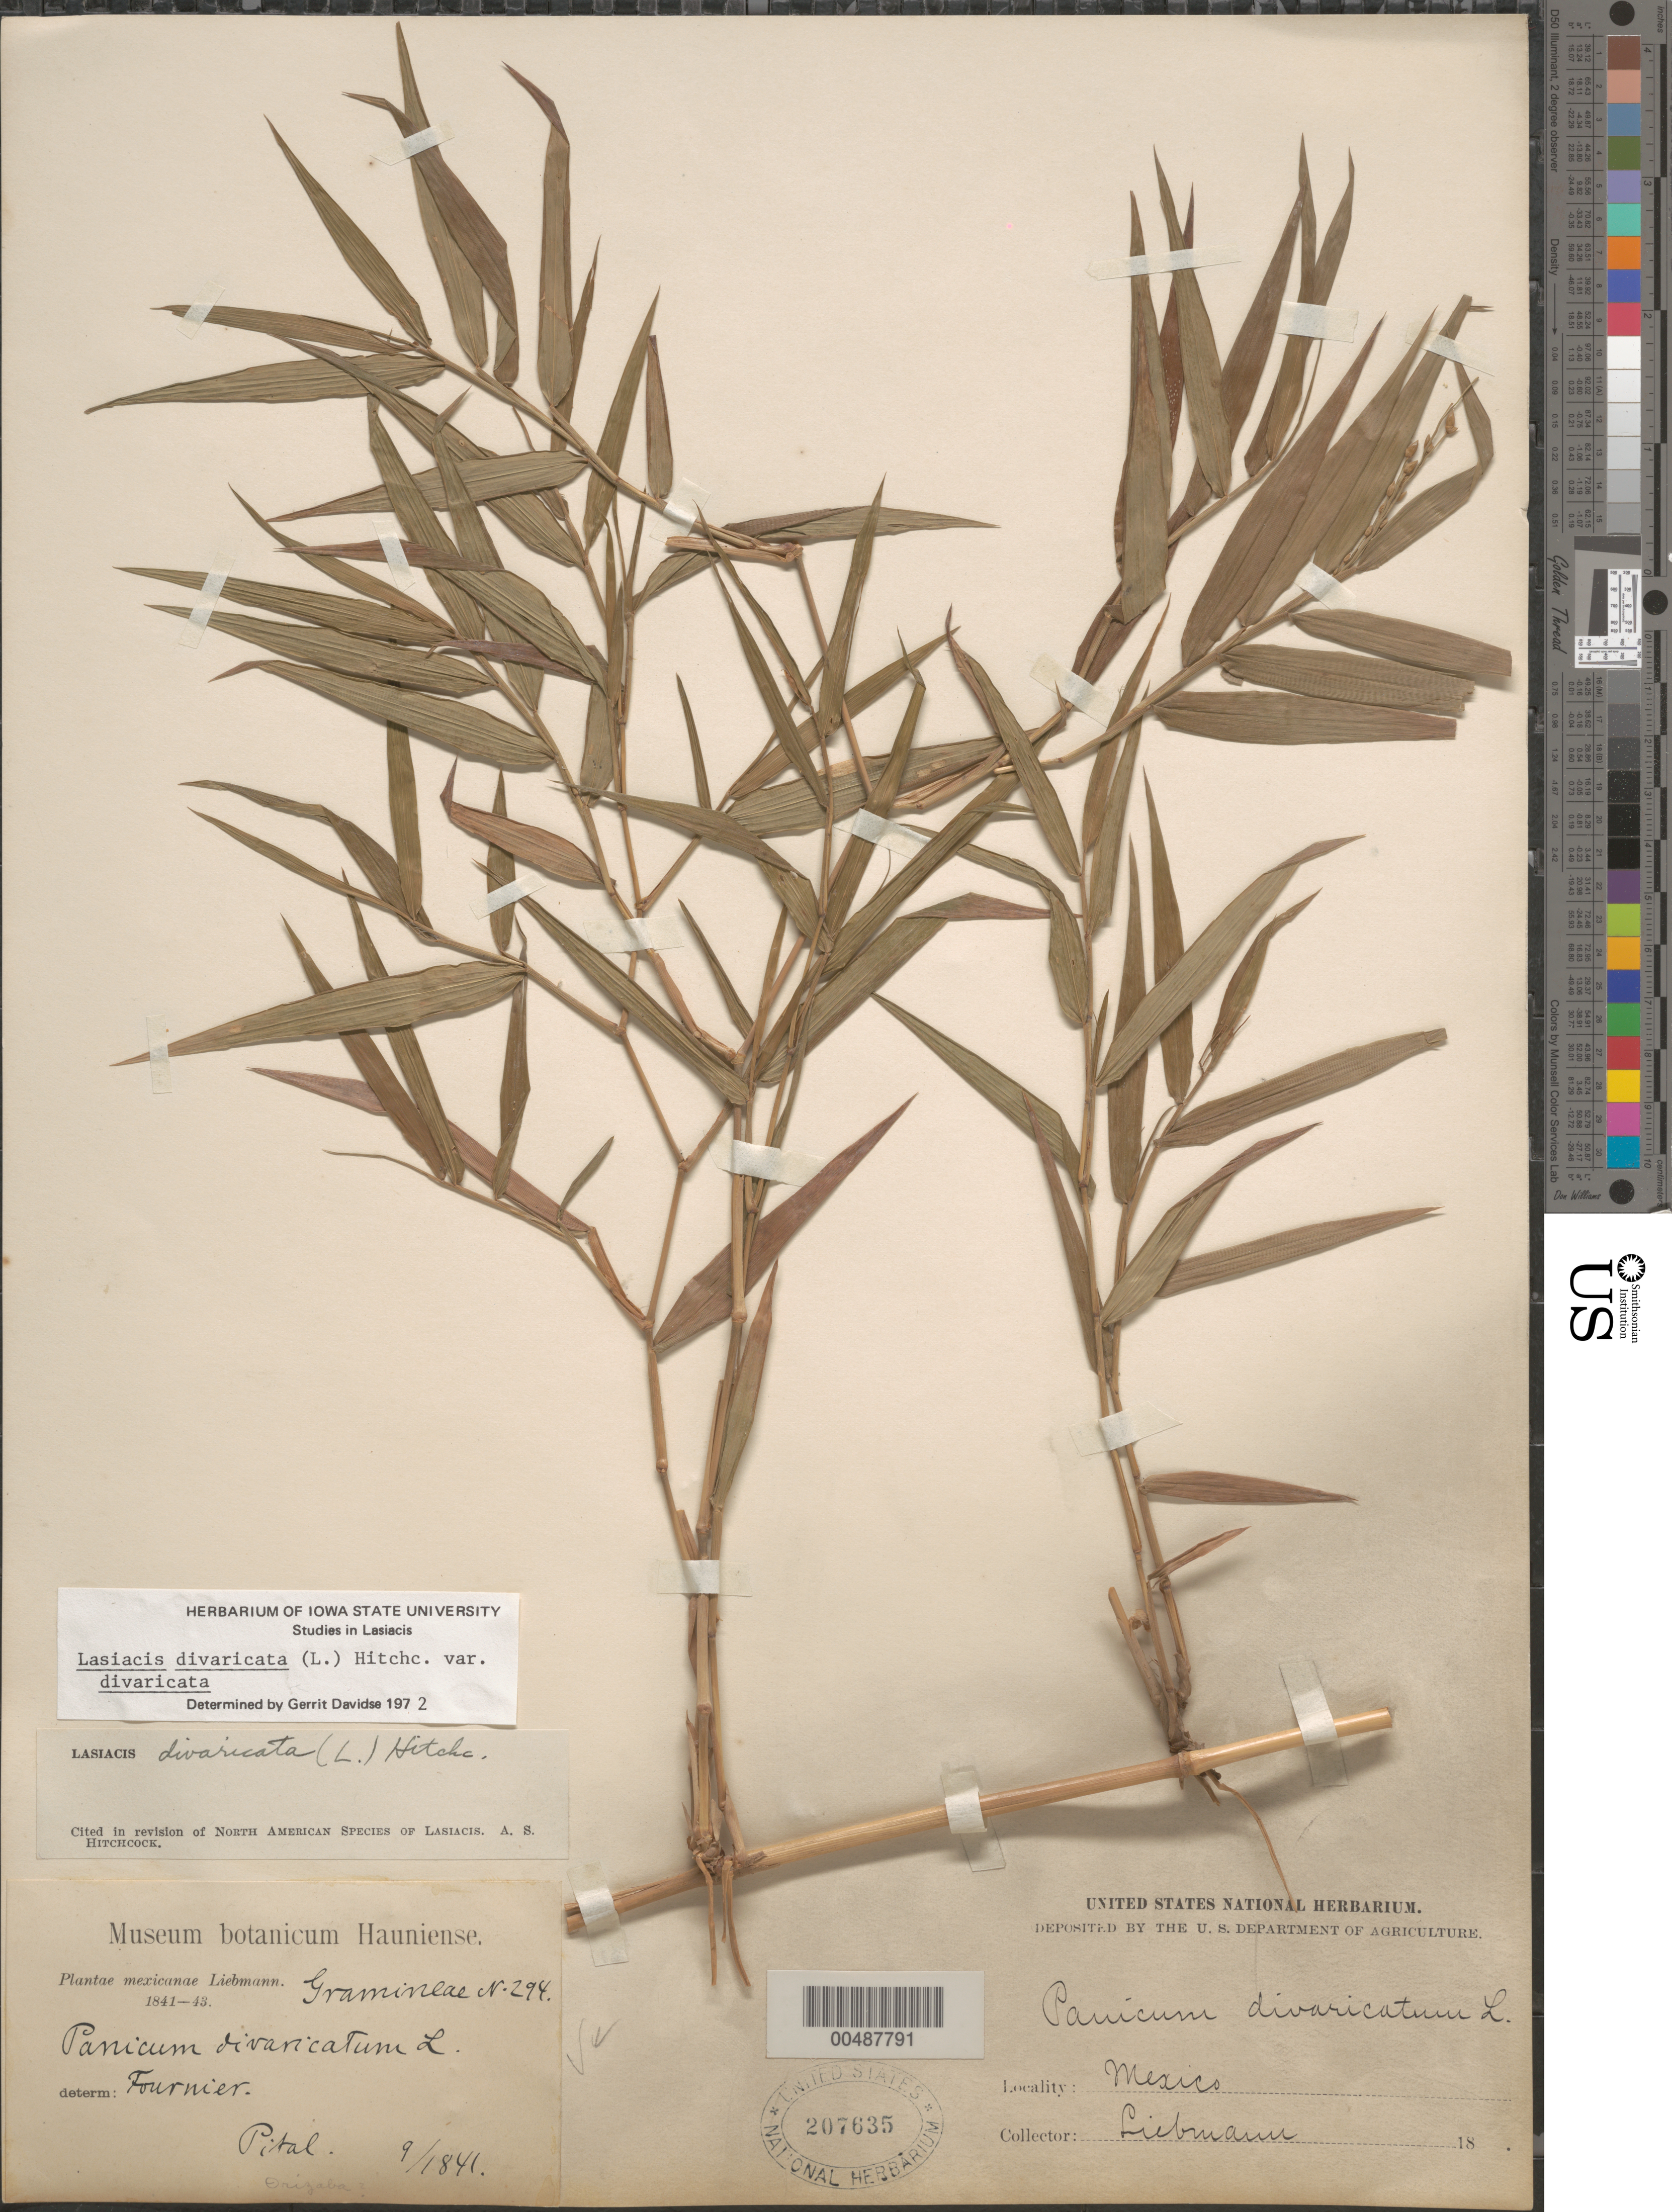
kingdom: Plantae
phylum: Tracheophyta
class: Liliopsida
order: Poales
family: Poaceae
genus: Lasiacis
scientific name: Lasiacis divaricata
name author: (L.) Hitchc.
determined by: Davidse, Gerrit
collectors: F. M. Liebmann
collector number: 294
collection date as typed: Sep 1841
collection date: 1841-09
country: Mexico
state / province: Veracruz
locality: Pital, Orizaba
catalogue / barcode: US 207635